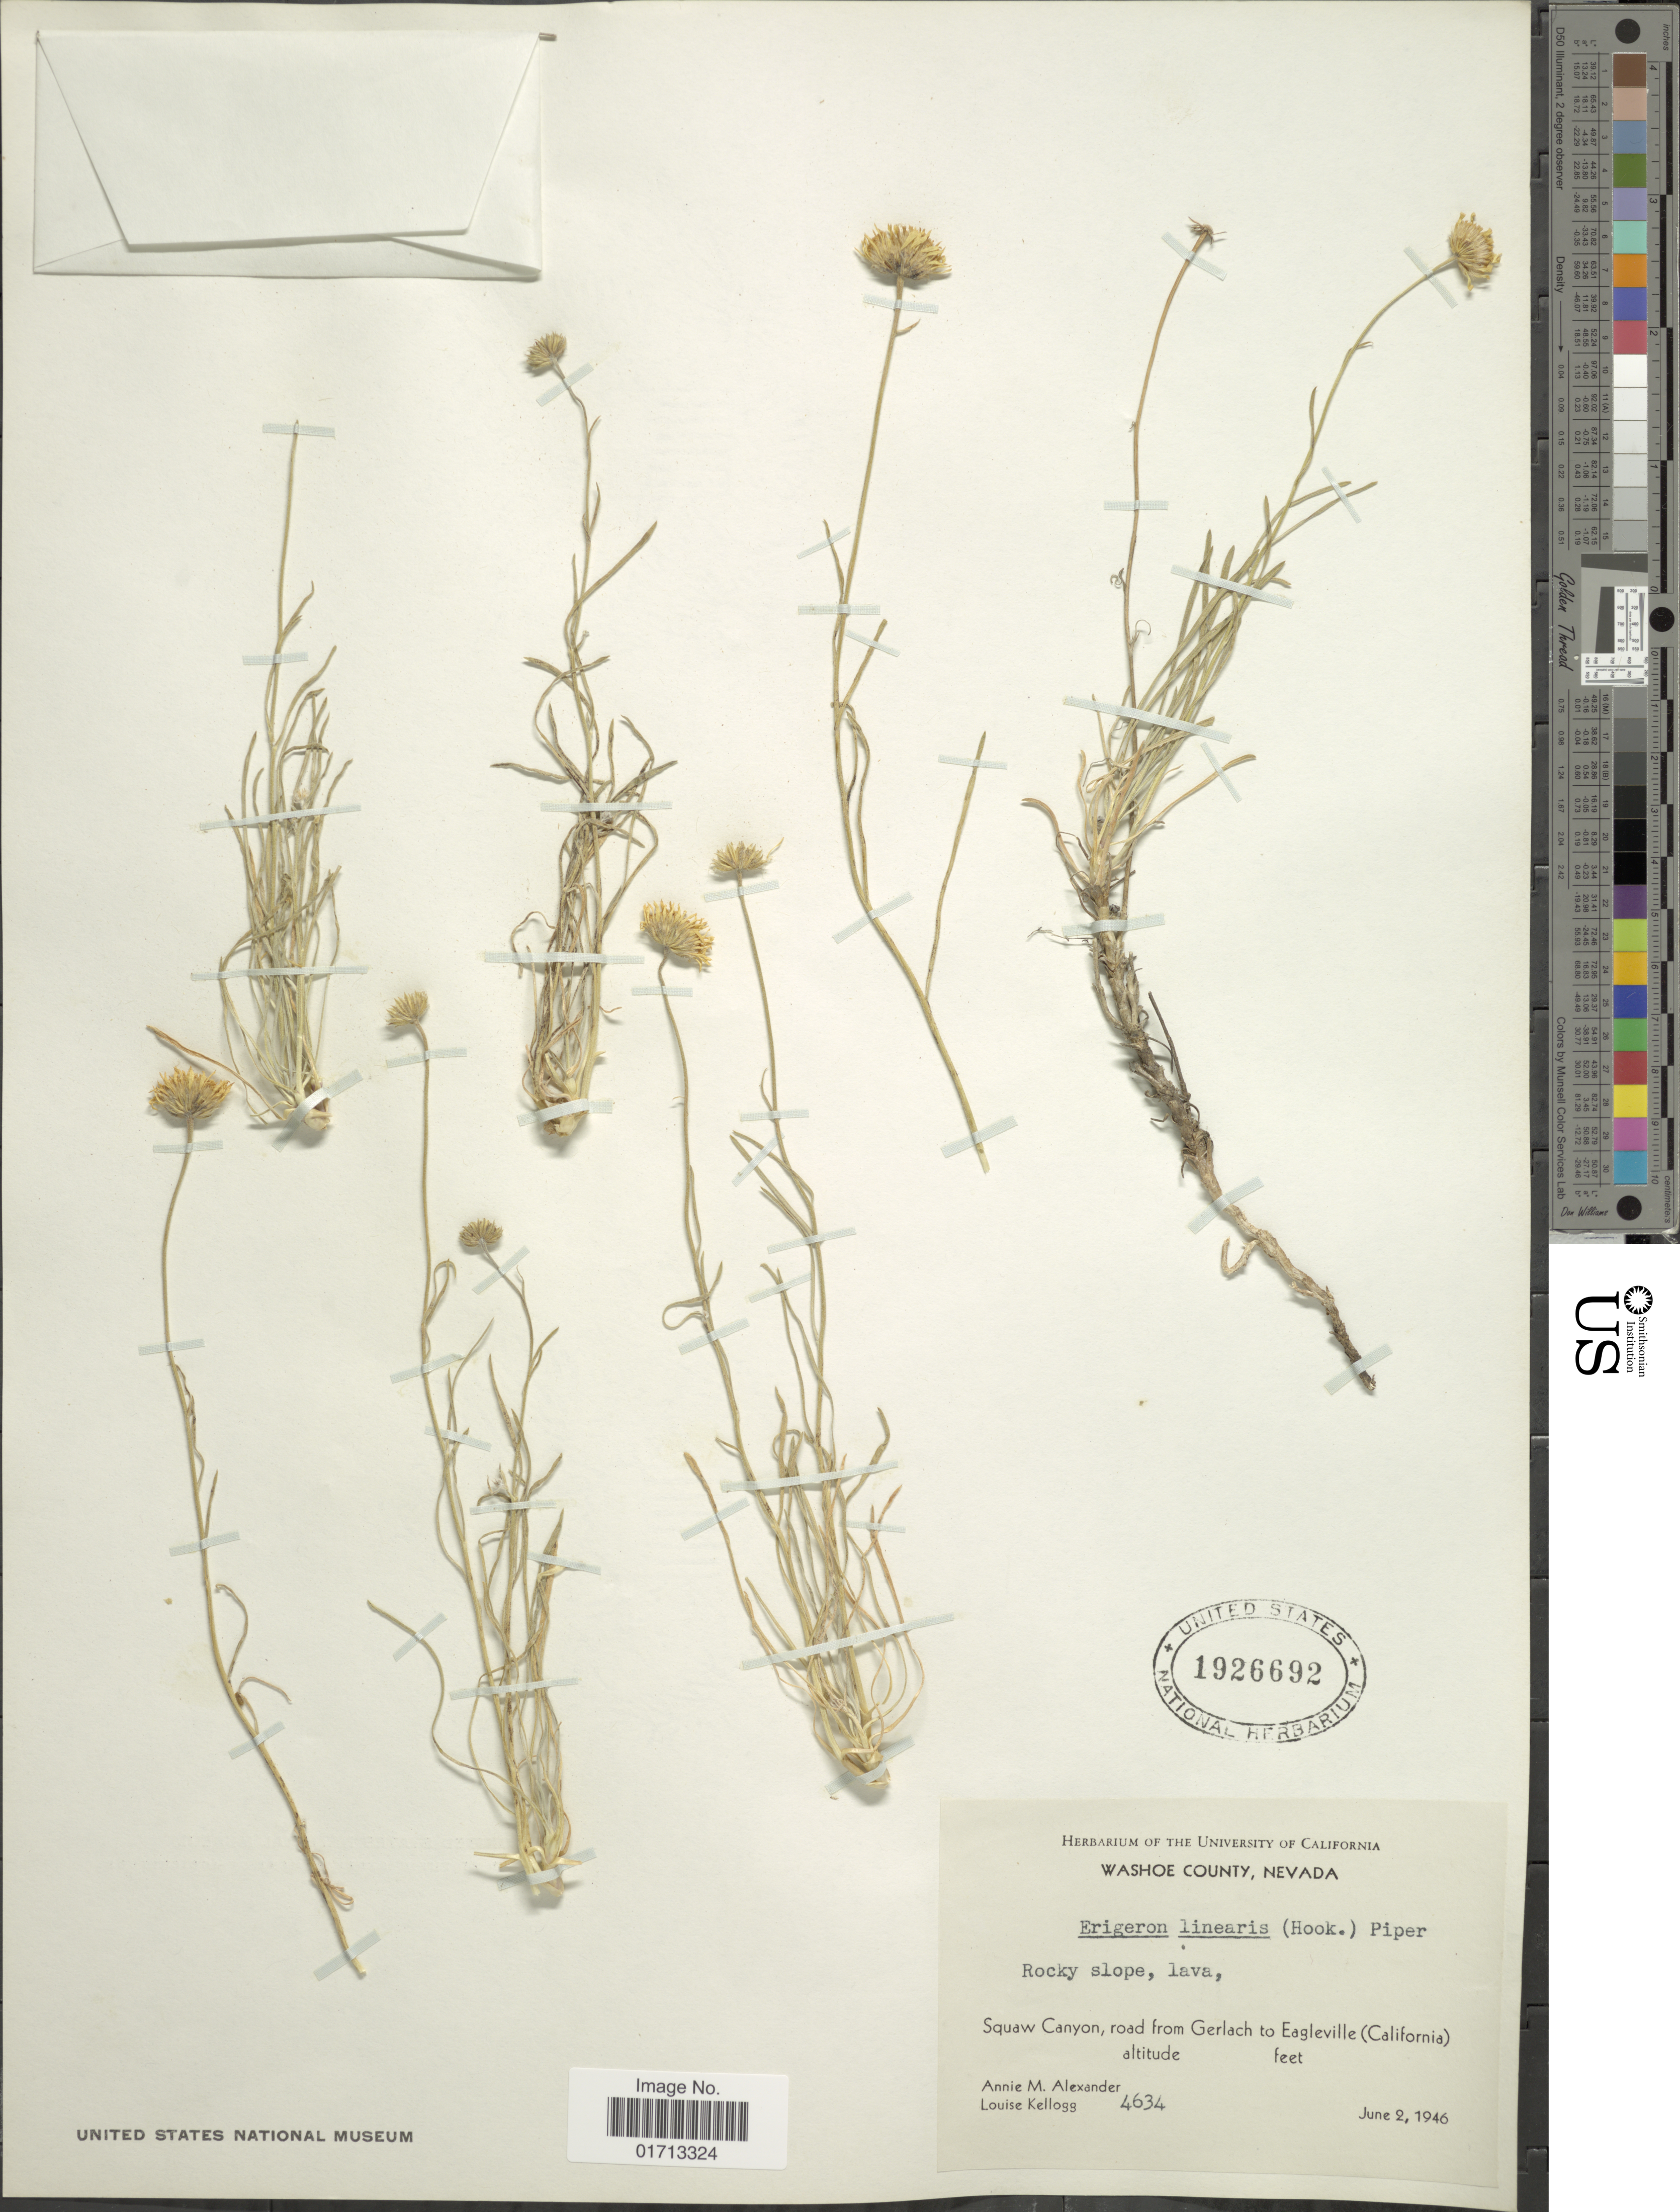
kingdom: Plantae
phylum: Tracheophyta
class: Magnoliopsida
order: Asterales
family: Asteraceae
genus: Erigeron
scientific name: Erigeron linearis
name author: (Hook.) Piper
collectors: A. M. Alexander & L. Kellogg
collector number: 4634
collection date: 1946-06-02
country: United States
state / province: Nevada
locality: Washoe County. Squaw Canyon, road from Gerlach to Eagleville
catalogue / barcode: US 1926692